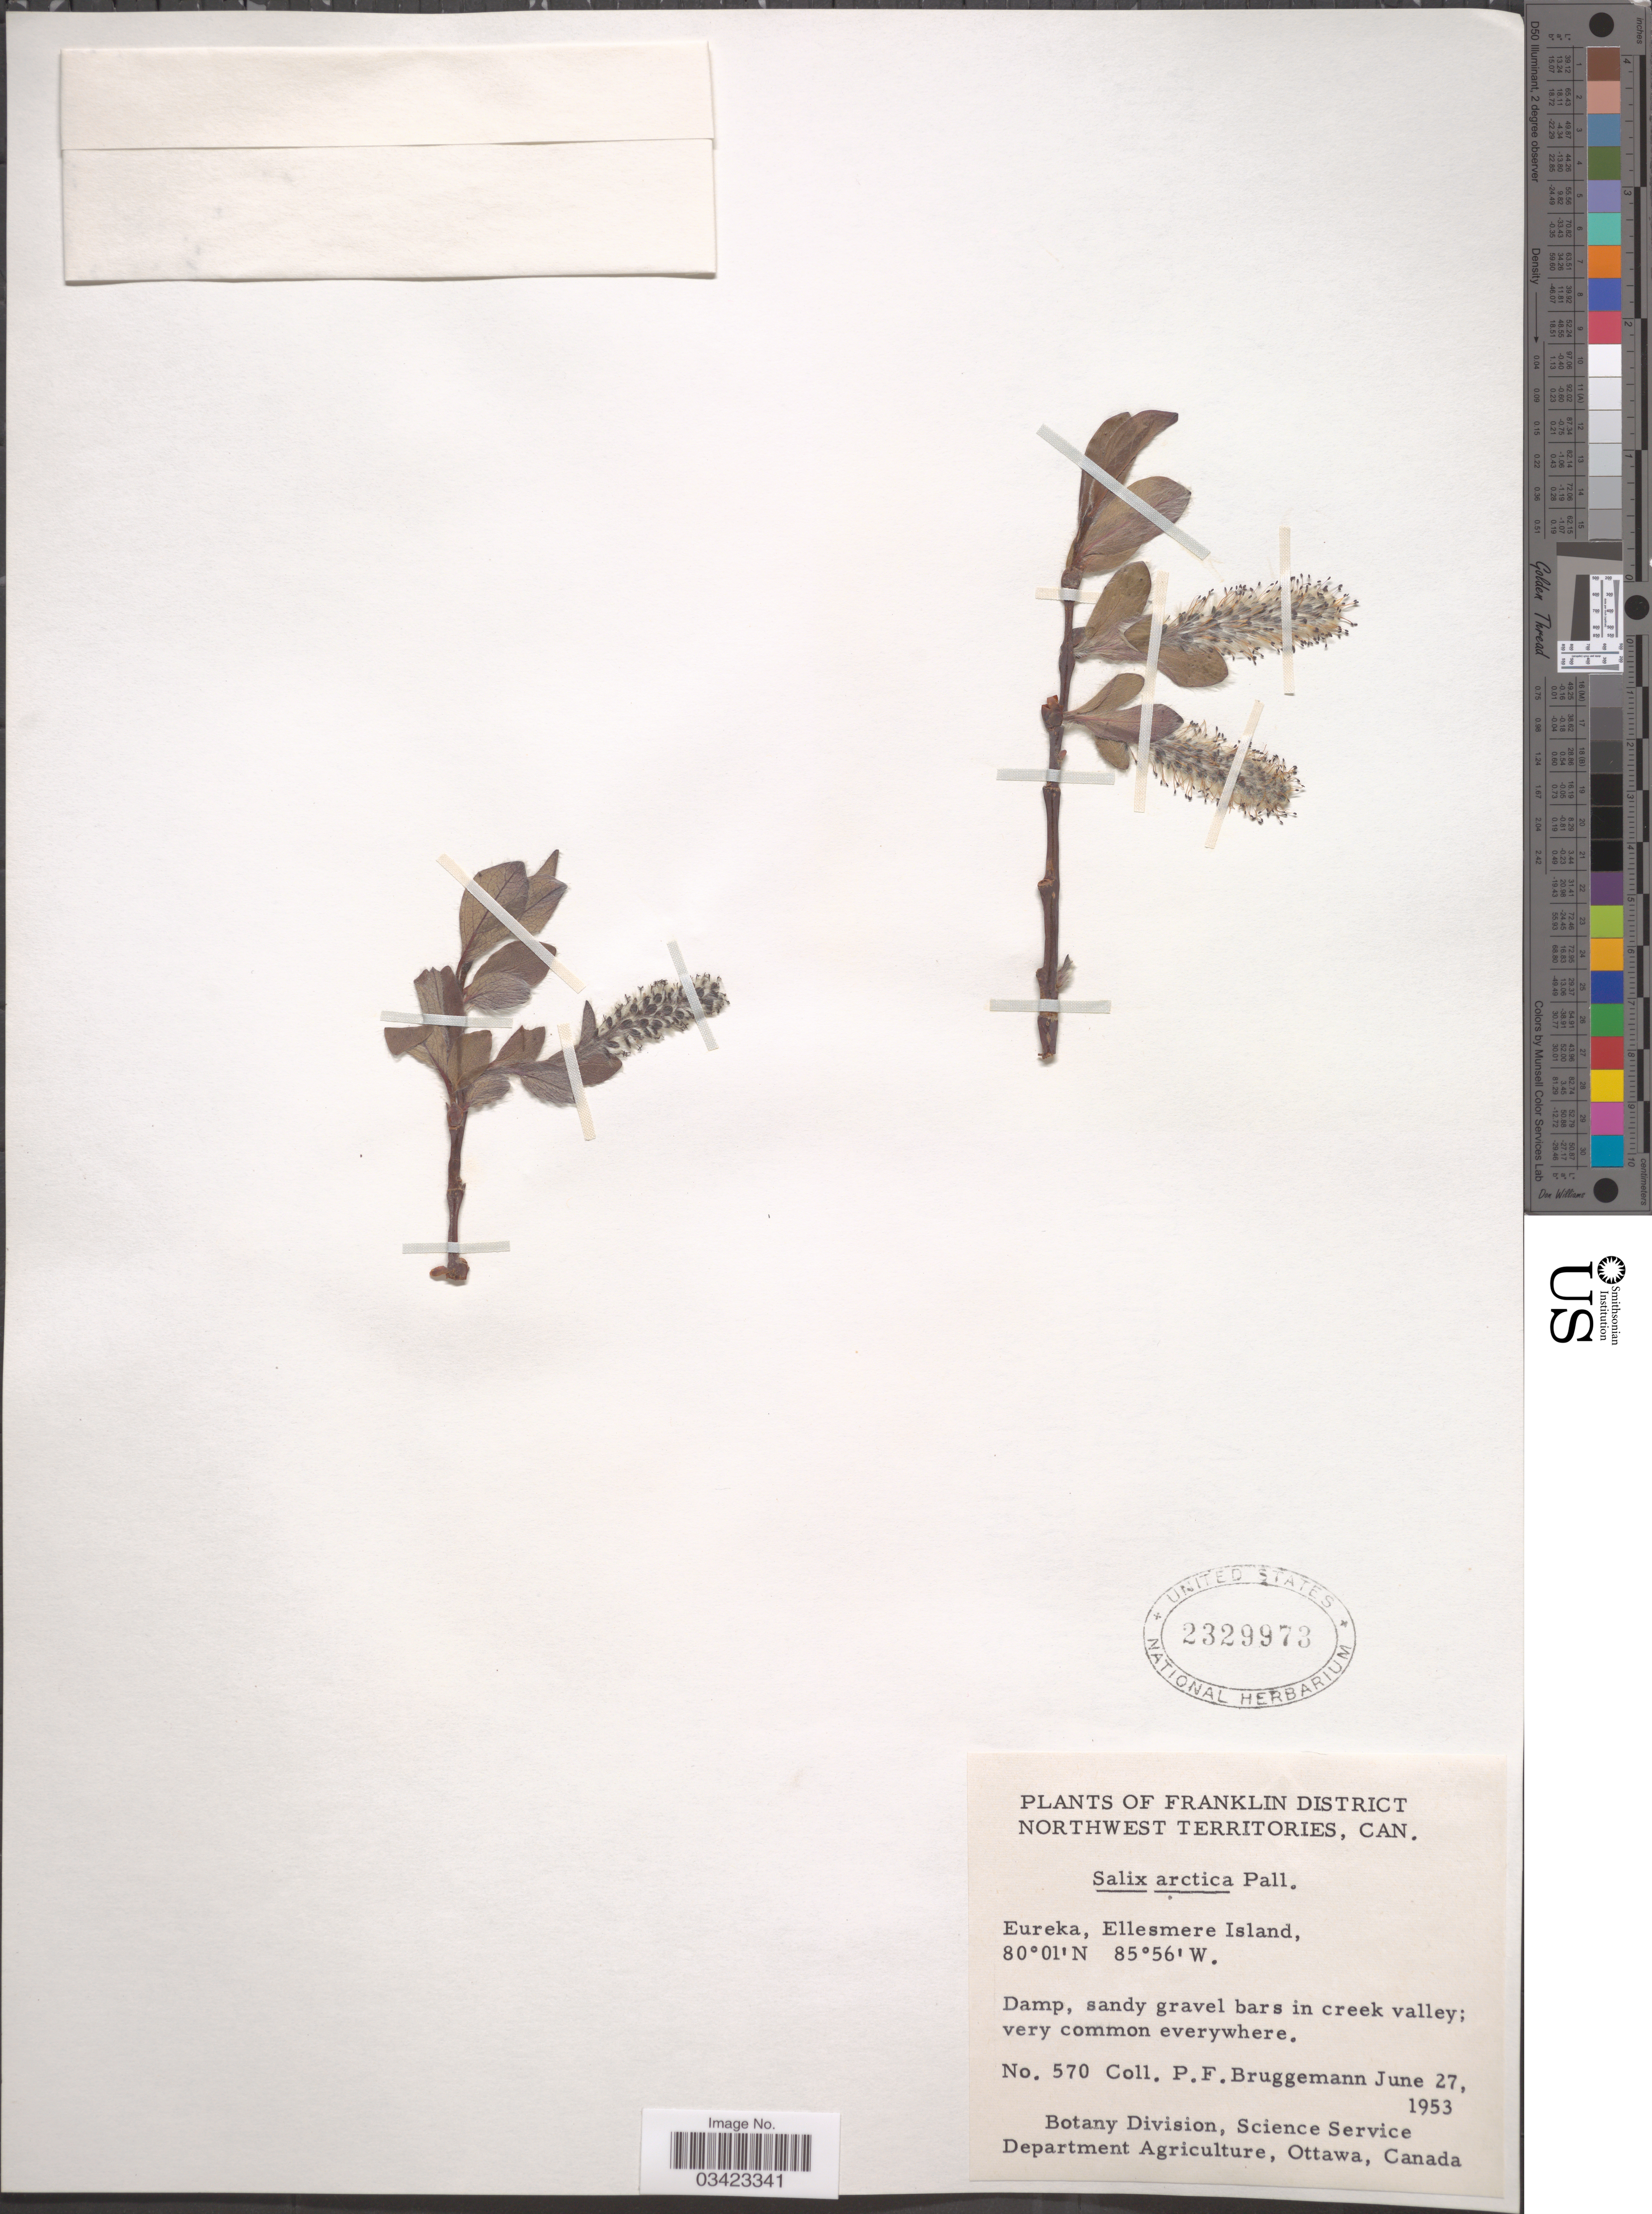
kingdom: Plantae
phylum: Tracheophyta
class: Magnoliopsida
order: Malpighiales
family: Salicaceae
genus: Salix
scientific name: Salix arctica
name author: Pall.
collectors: P. Bruggemann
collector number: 570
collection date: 1953-06-27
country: Canada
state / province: Northwest Territories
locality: Franklin District. Eureka, Ellesmere Island.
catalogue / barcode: US 2329973